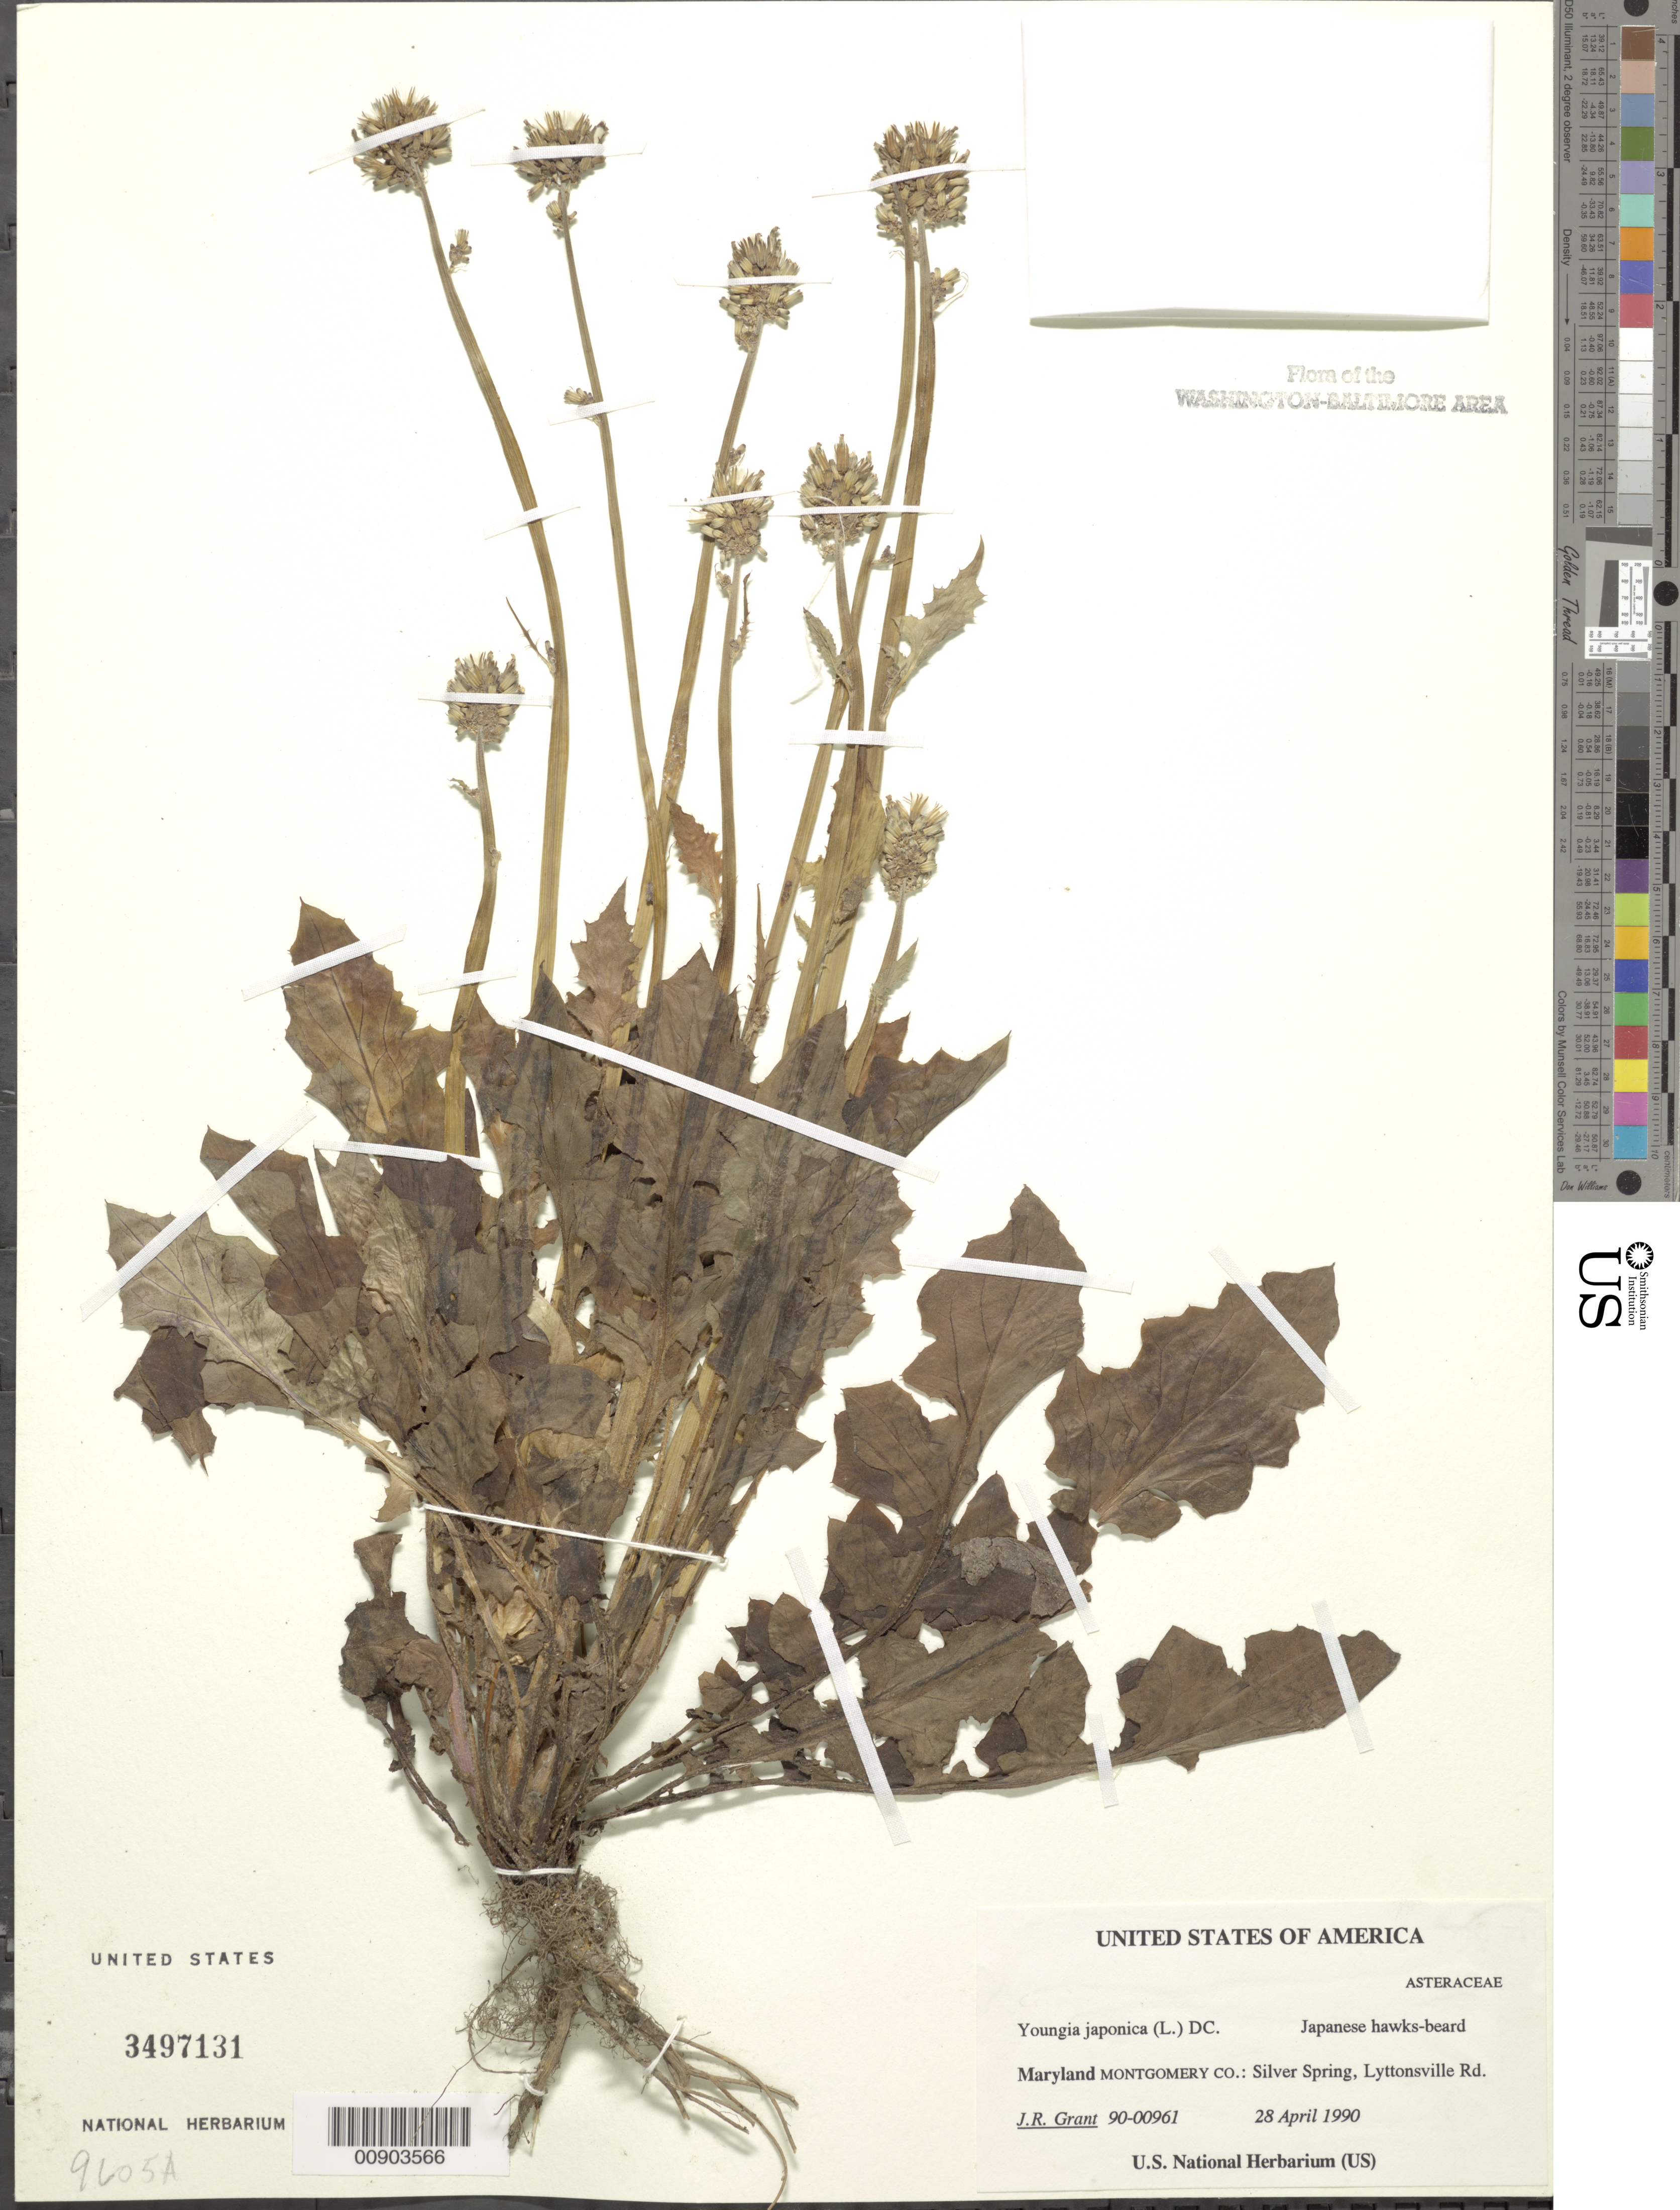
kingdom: Plantae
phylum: Tracheophyta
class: Magnoliopsida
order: Asterales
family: Asteraceae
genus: Youngia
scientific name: Youngia japonica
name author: (L.) DC.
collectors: J. R. Grant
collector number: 90-00961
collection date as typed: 28 April 1990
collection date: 1990-04-28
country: United States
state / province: Maryland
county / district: Montgomery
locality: Silver Spring, Lyttonsville Rd.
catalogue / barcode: US 3497131